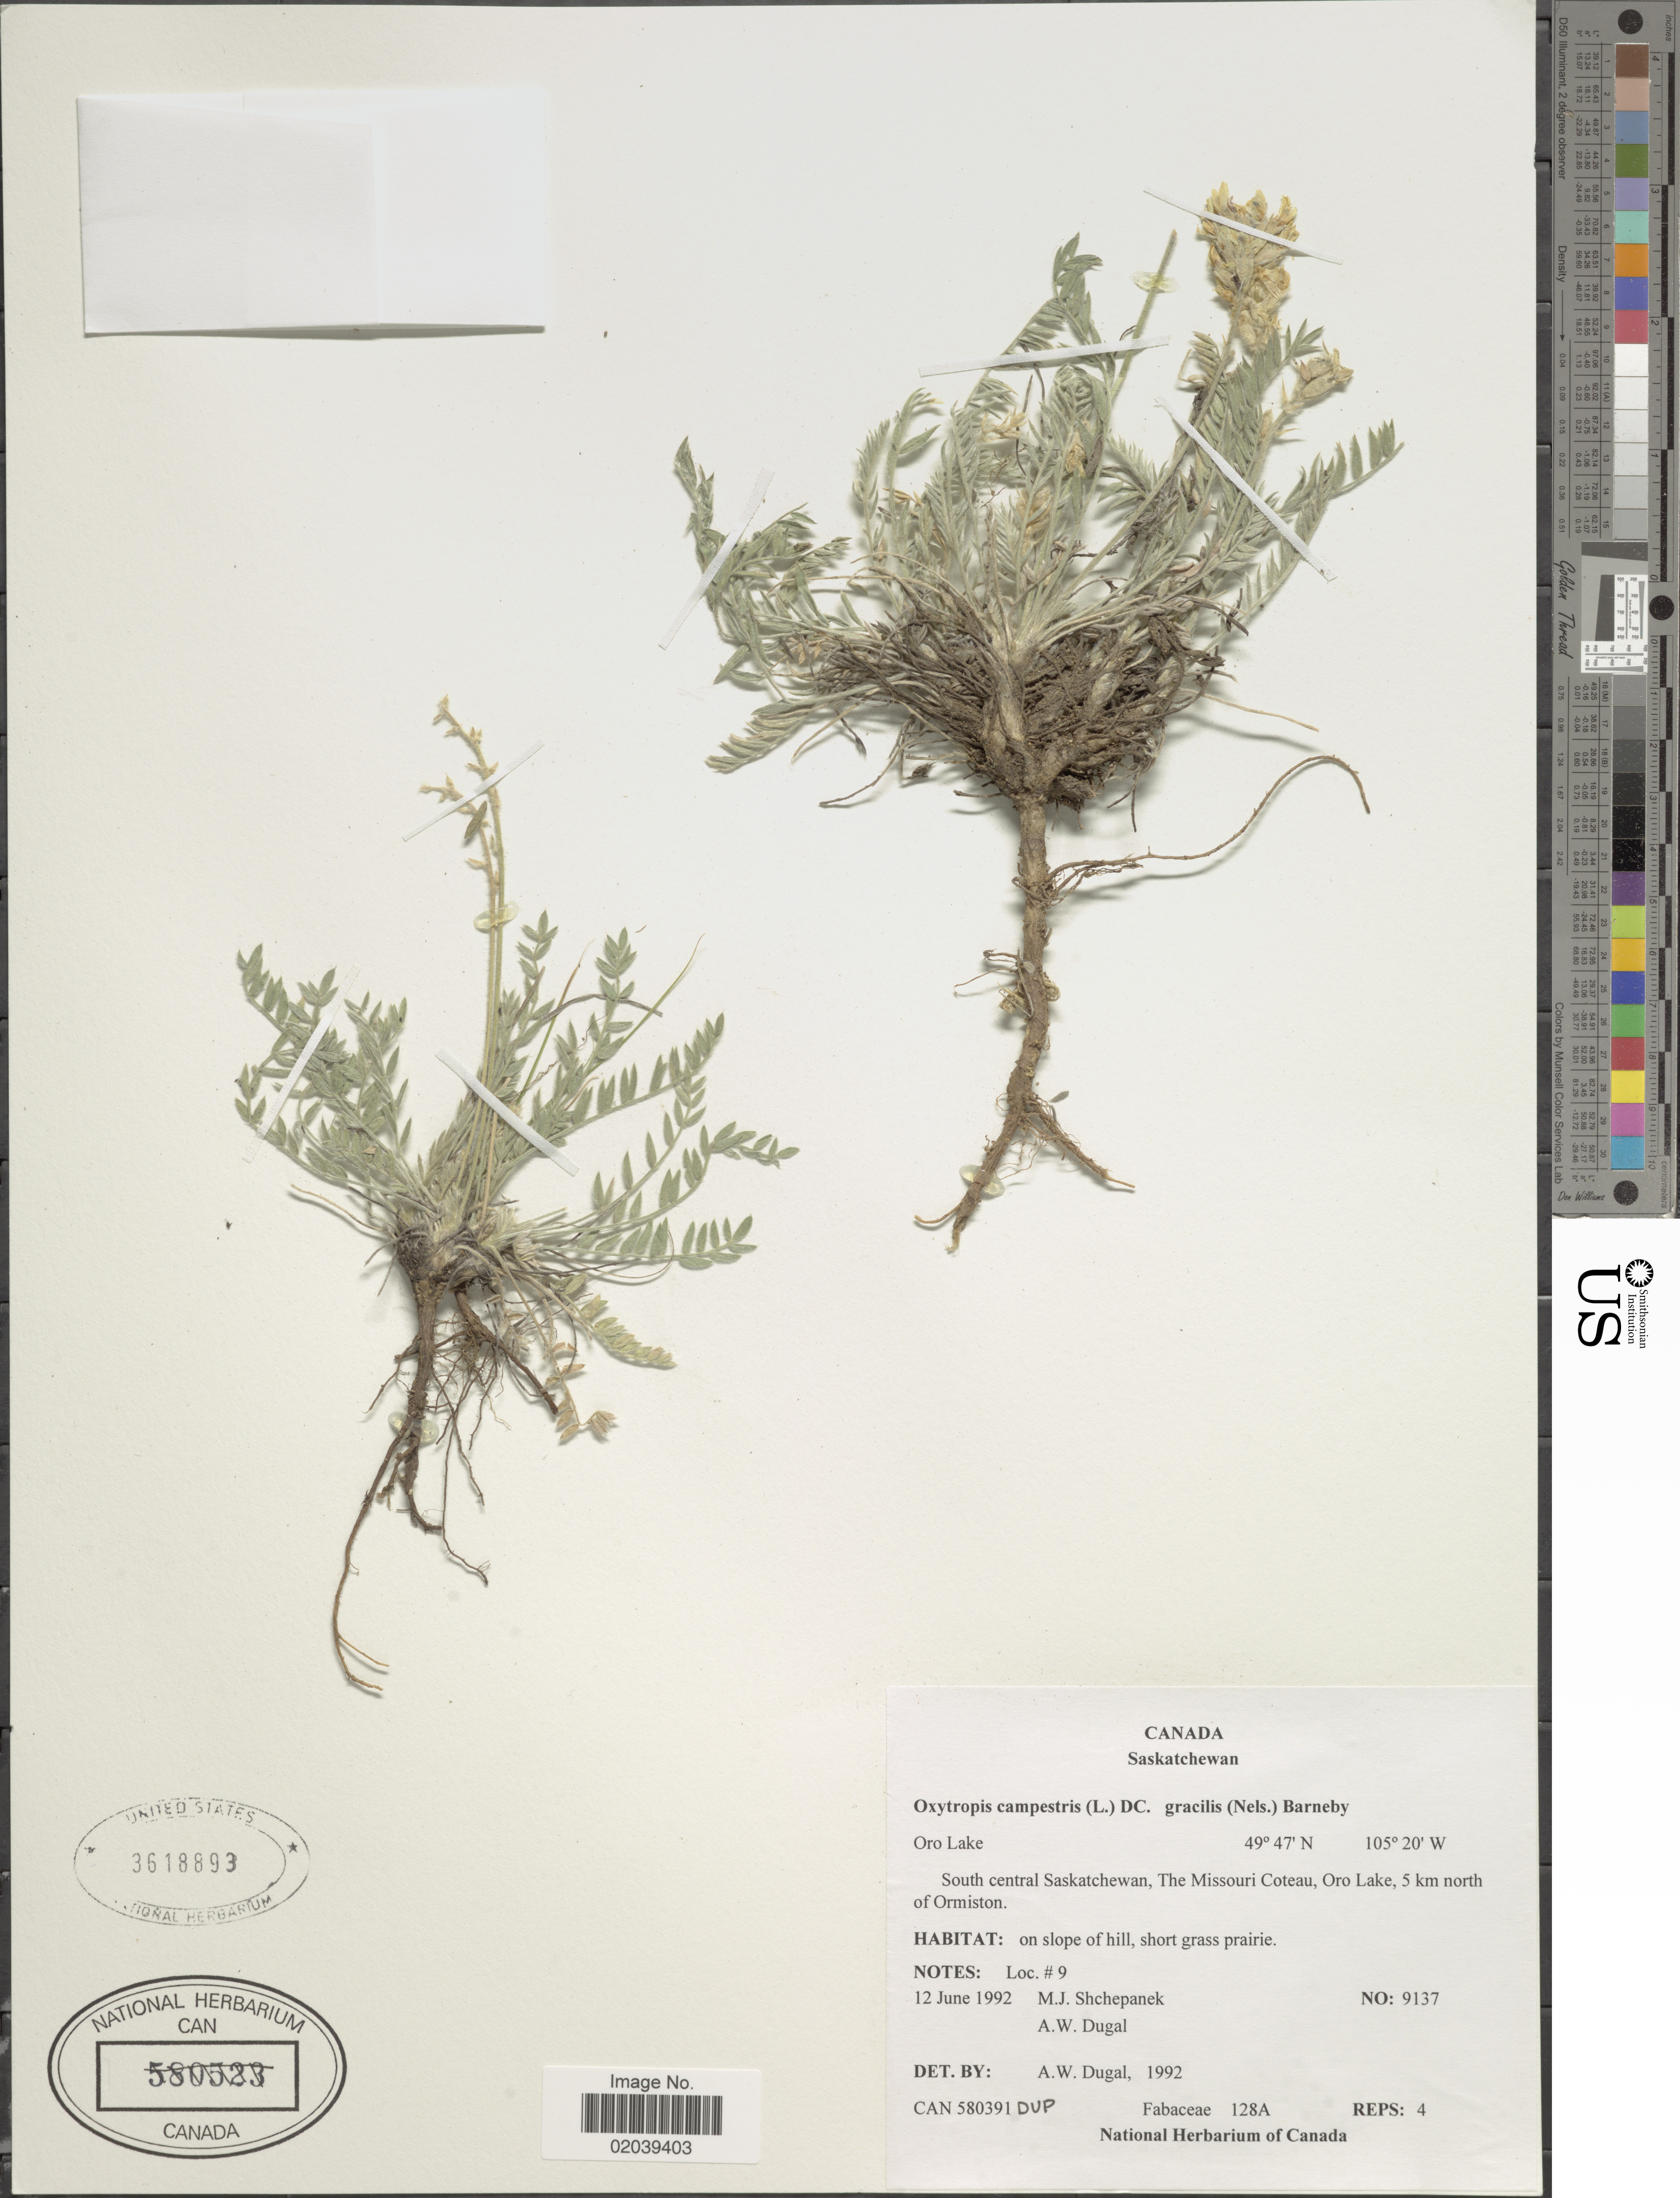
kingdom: Plantae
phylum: Tracheophyta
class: Magnoliopsida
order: Fabales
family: Fabaceae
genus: Oxytropis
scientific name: Oxytropis campestris var. gracilis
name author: (A. Nelson) Barneby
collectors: M. Shchepanek & A. Dugal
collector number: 9137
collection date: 1992-06-12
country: Canada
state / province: Saskatchewan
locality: Oro Lake. South central Saskatchewan, The Missouri Coteau, Oro Lake, 5 km north of Ormiston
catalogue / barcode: US 3618893